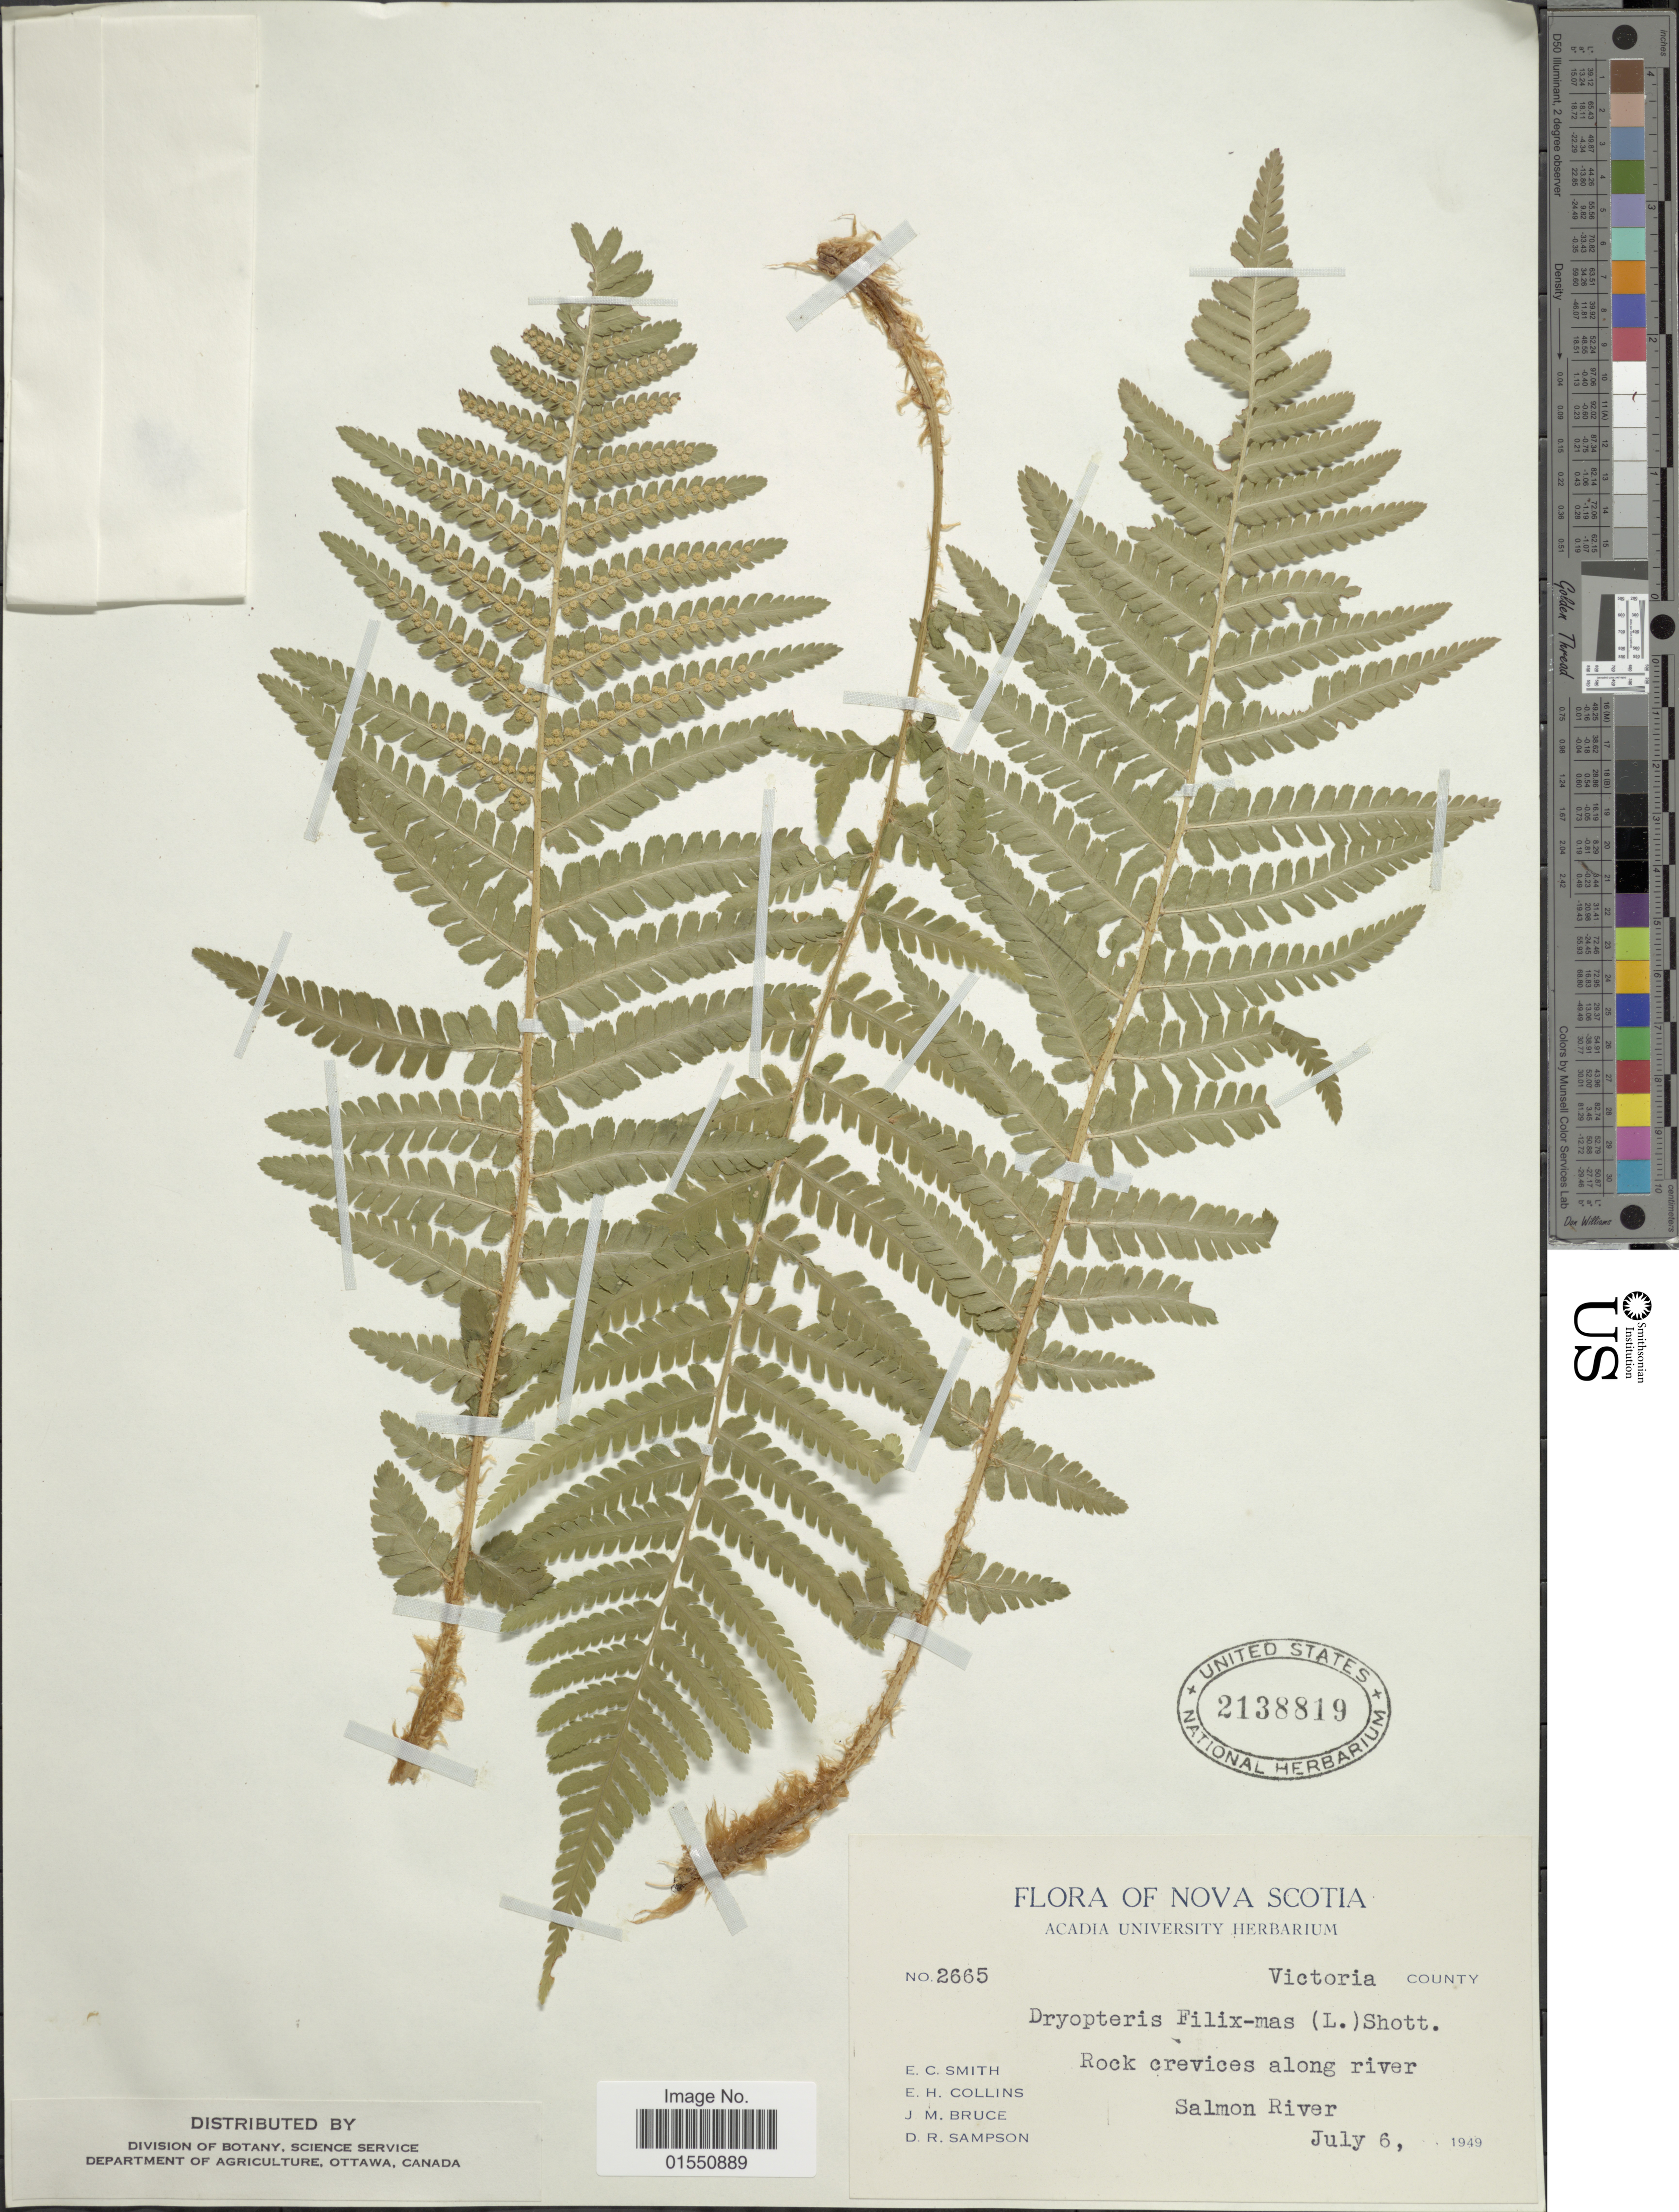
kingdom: Plantae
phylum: Tracheophyta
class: Polypodiopsida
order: Polypodiales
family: Dryopteridaceae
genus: Dryopteris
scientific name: Dryopteris filix-mas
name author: (L.) Schott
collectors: E. Smith, E. Collins, J. Bruce & D. Sampson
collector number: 2665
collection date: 1949-07-06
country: Canada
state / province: Nova Scotia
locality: Victoria County. Salmon River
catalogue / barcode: US 2138819